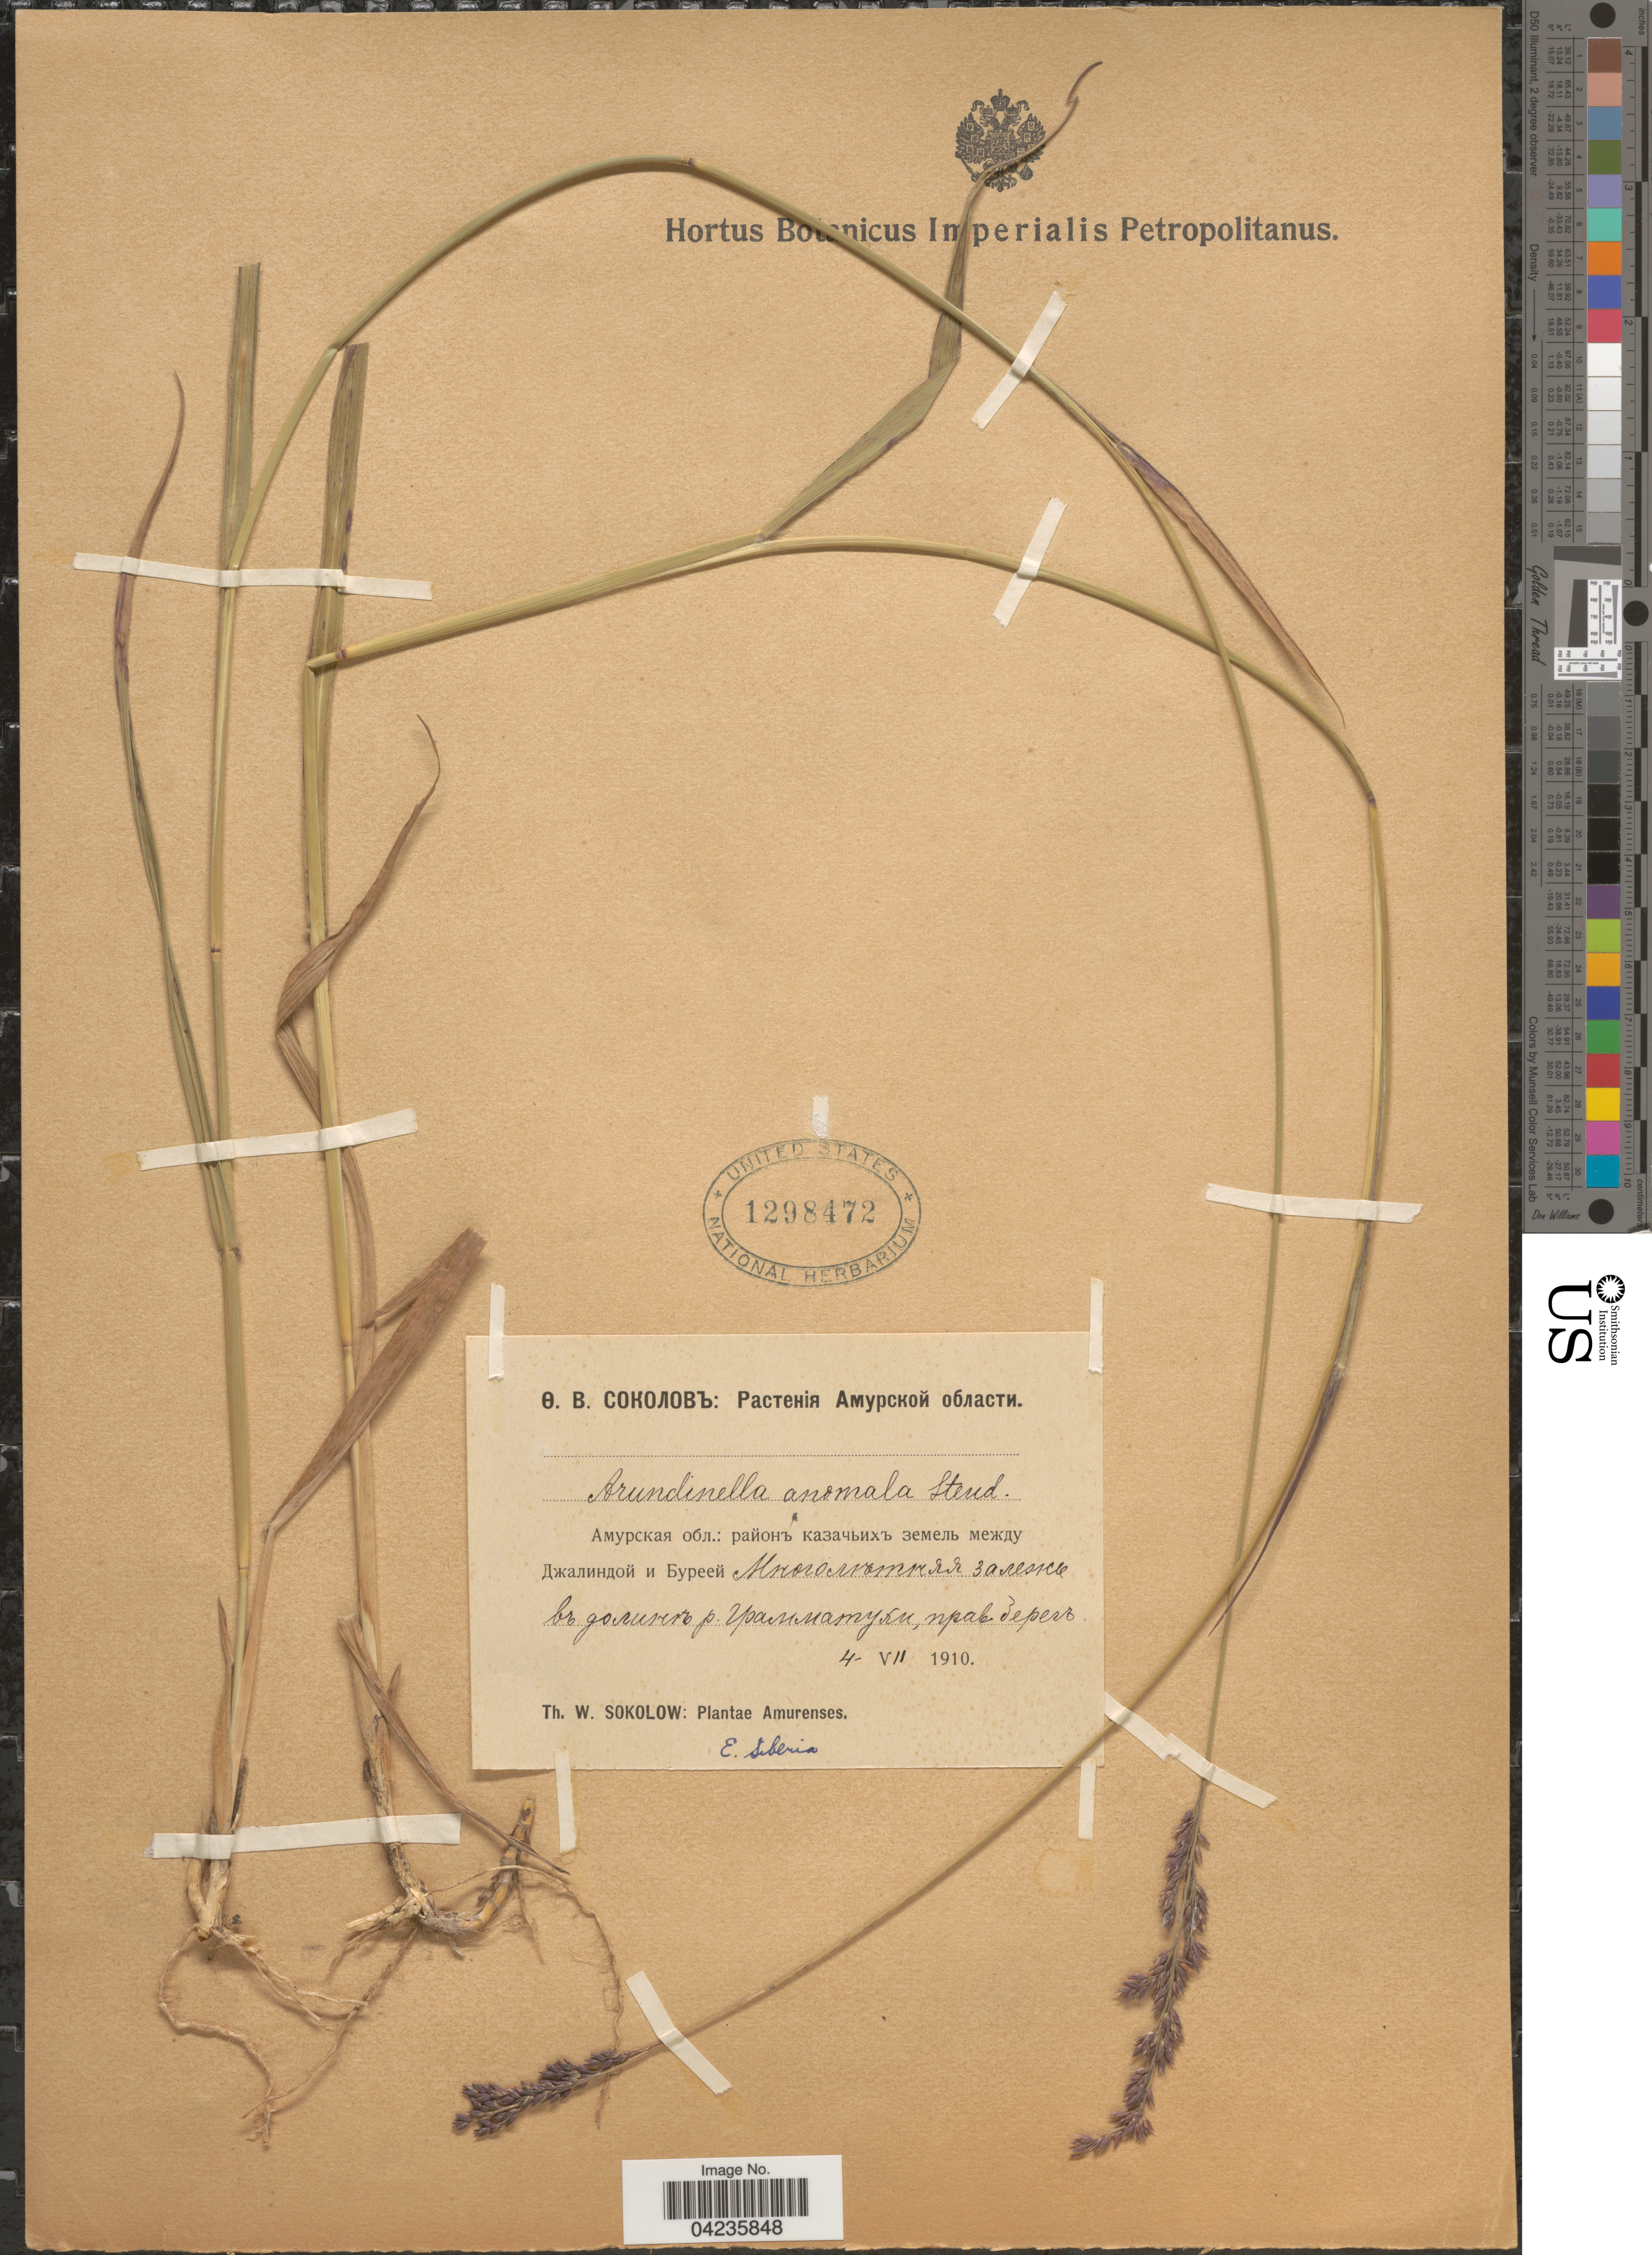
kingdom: Plantae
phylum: Tracheophyta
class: Liliopsida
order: Poales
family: Poaceae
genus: Arundinella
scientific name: Arundinella hirta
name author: (Thunb.) Tanaka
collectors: T. Sokolow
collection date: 1910-07-04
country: Russian Federation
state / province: Amur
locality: Between Dzhalinda and Bureya.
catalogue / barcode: US 1298472